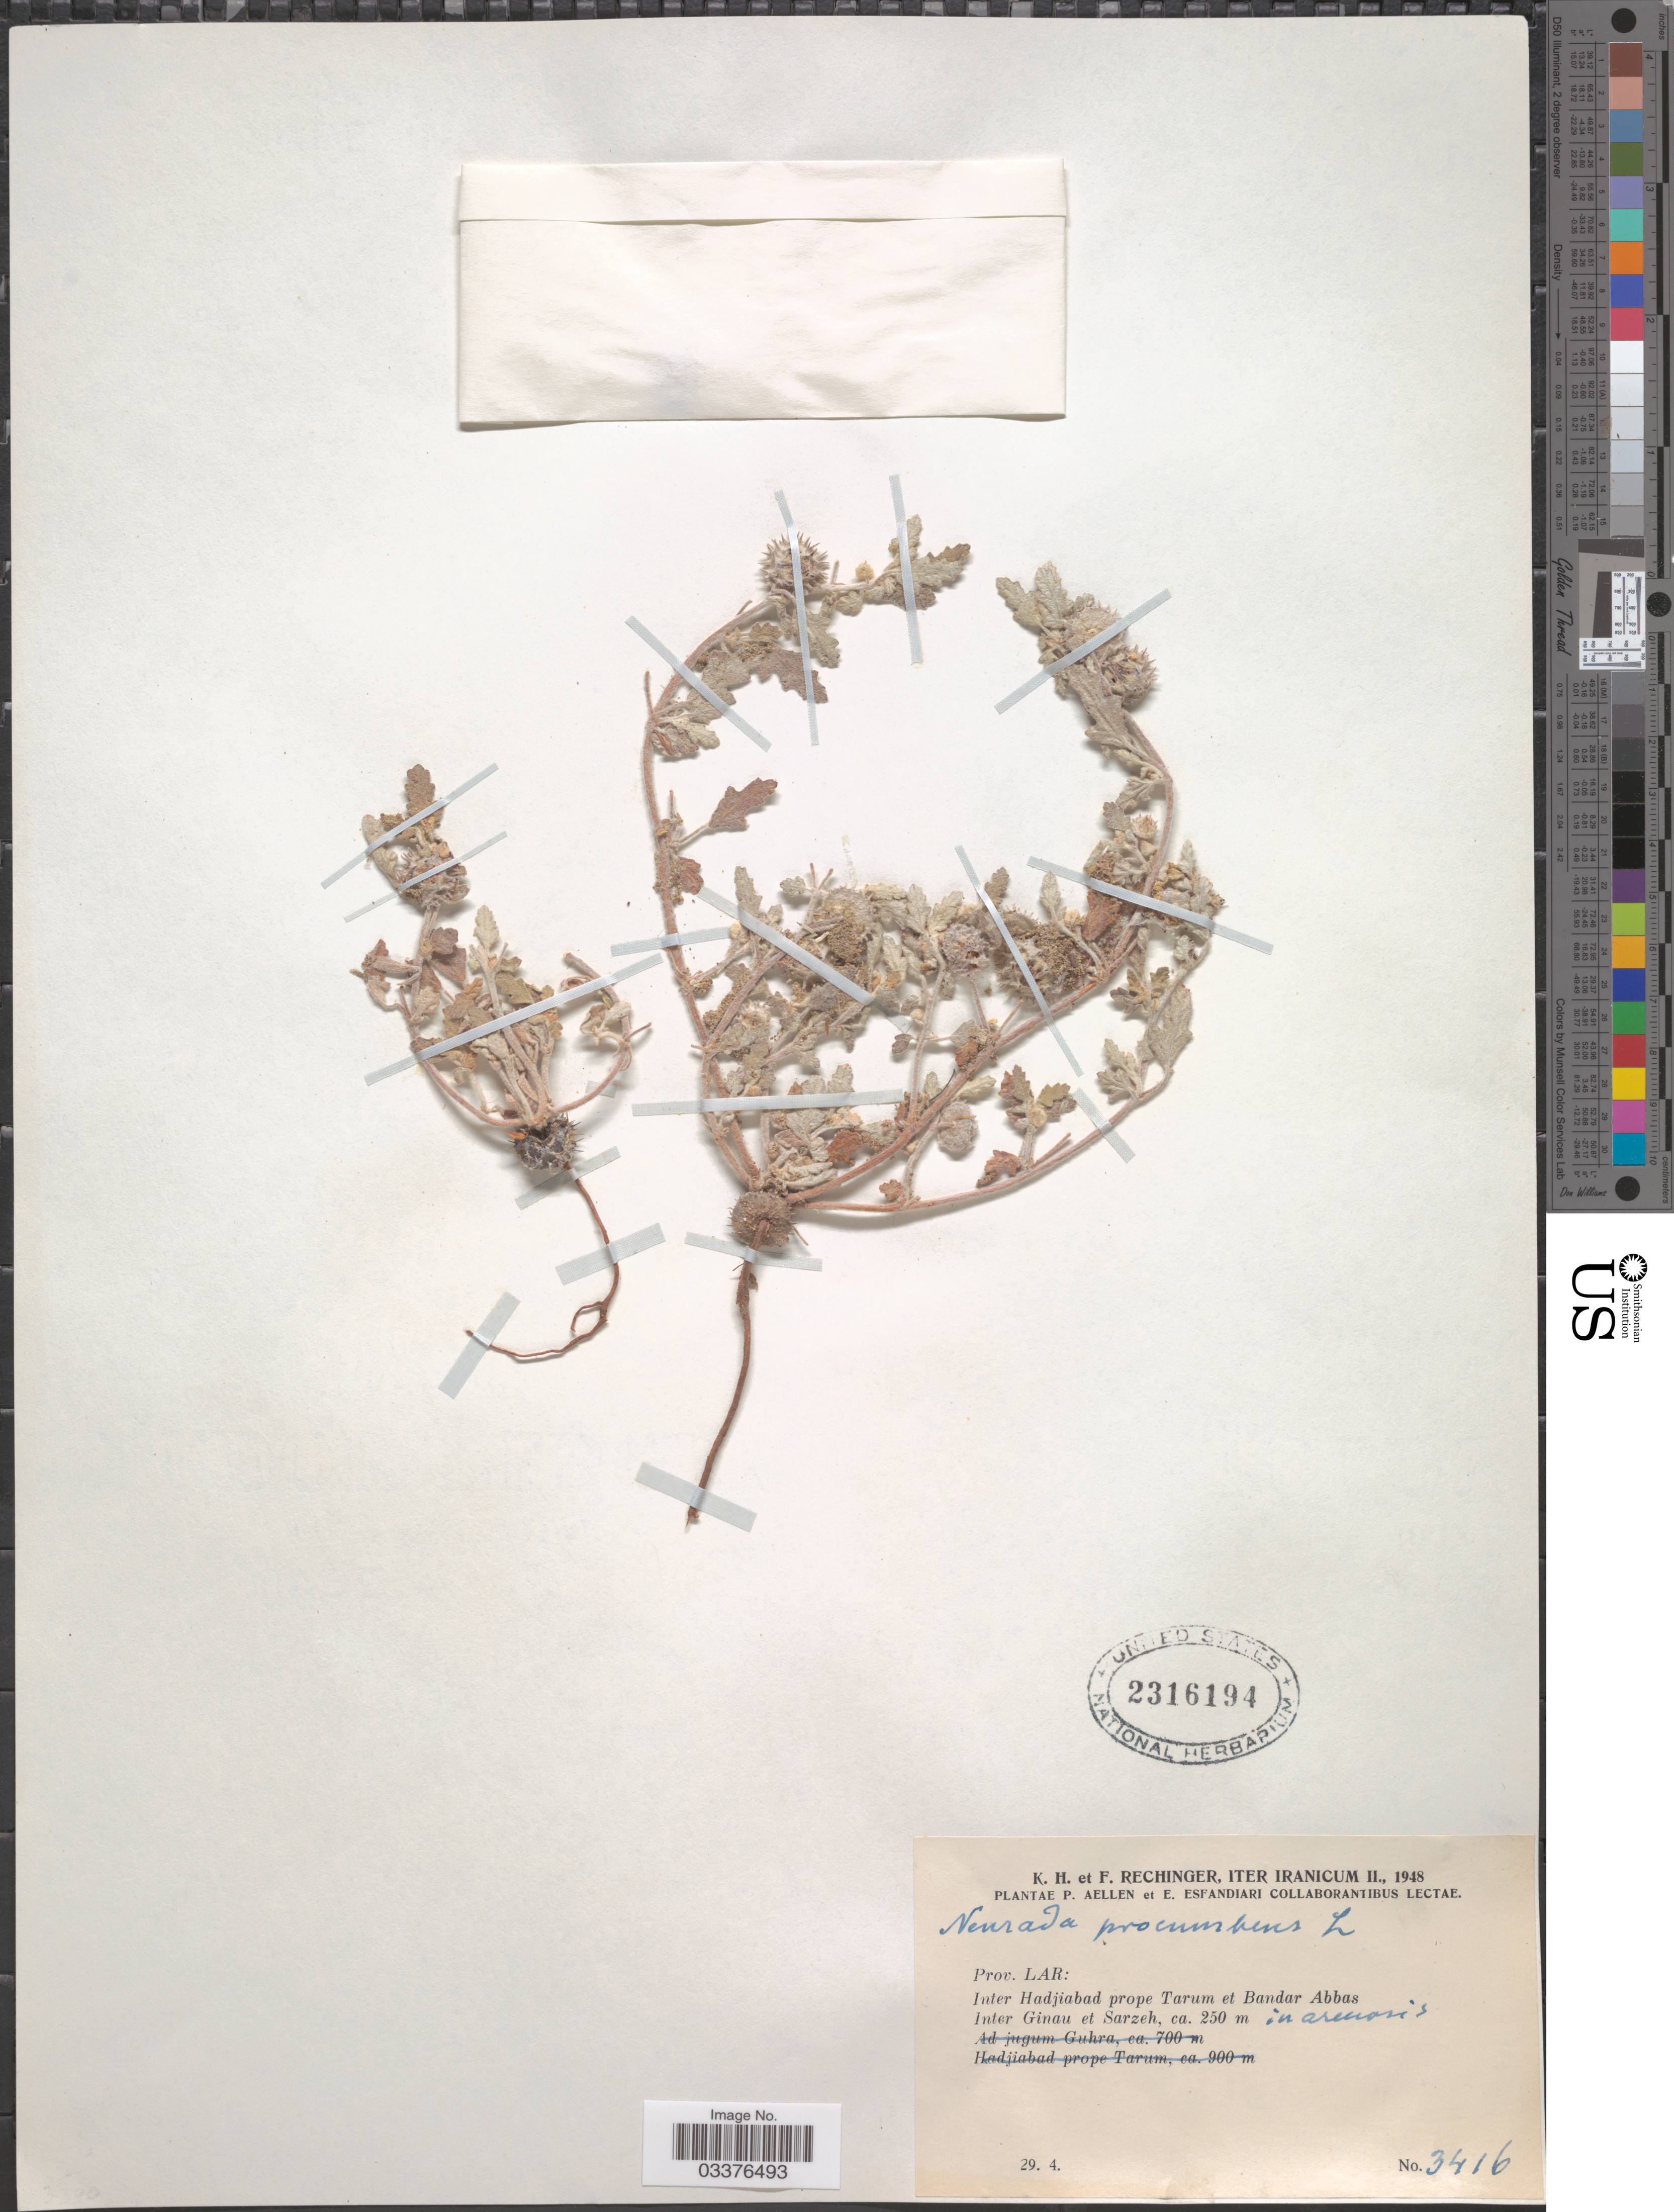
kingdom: Plantae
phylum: Tracheophyta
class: Magnoliopsida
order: Malvales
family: Neuradaceae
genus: Neurada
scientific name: Neurada procumbens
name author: L.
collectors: K. H. Rechinger, F. Rechinger, P. Aellen & E. Esfandiari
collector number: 3416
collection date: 1948-04-29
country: Iran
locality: Prov. Lar: Inter Hadjiabad prope Tarum et Bandar Abbas. Inter Ginau et Sarzeh.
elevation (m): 250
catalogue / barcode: US 2316194